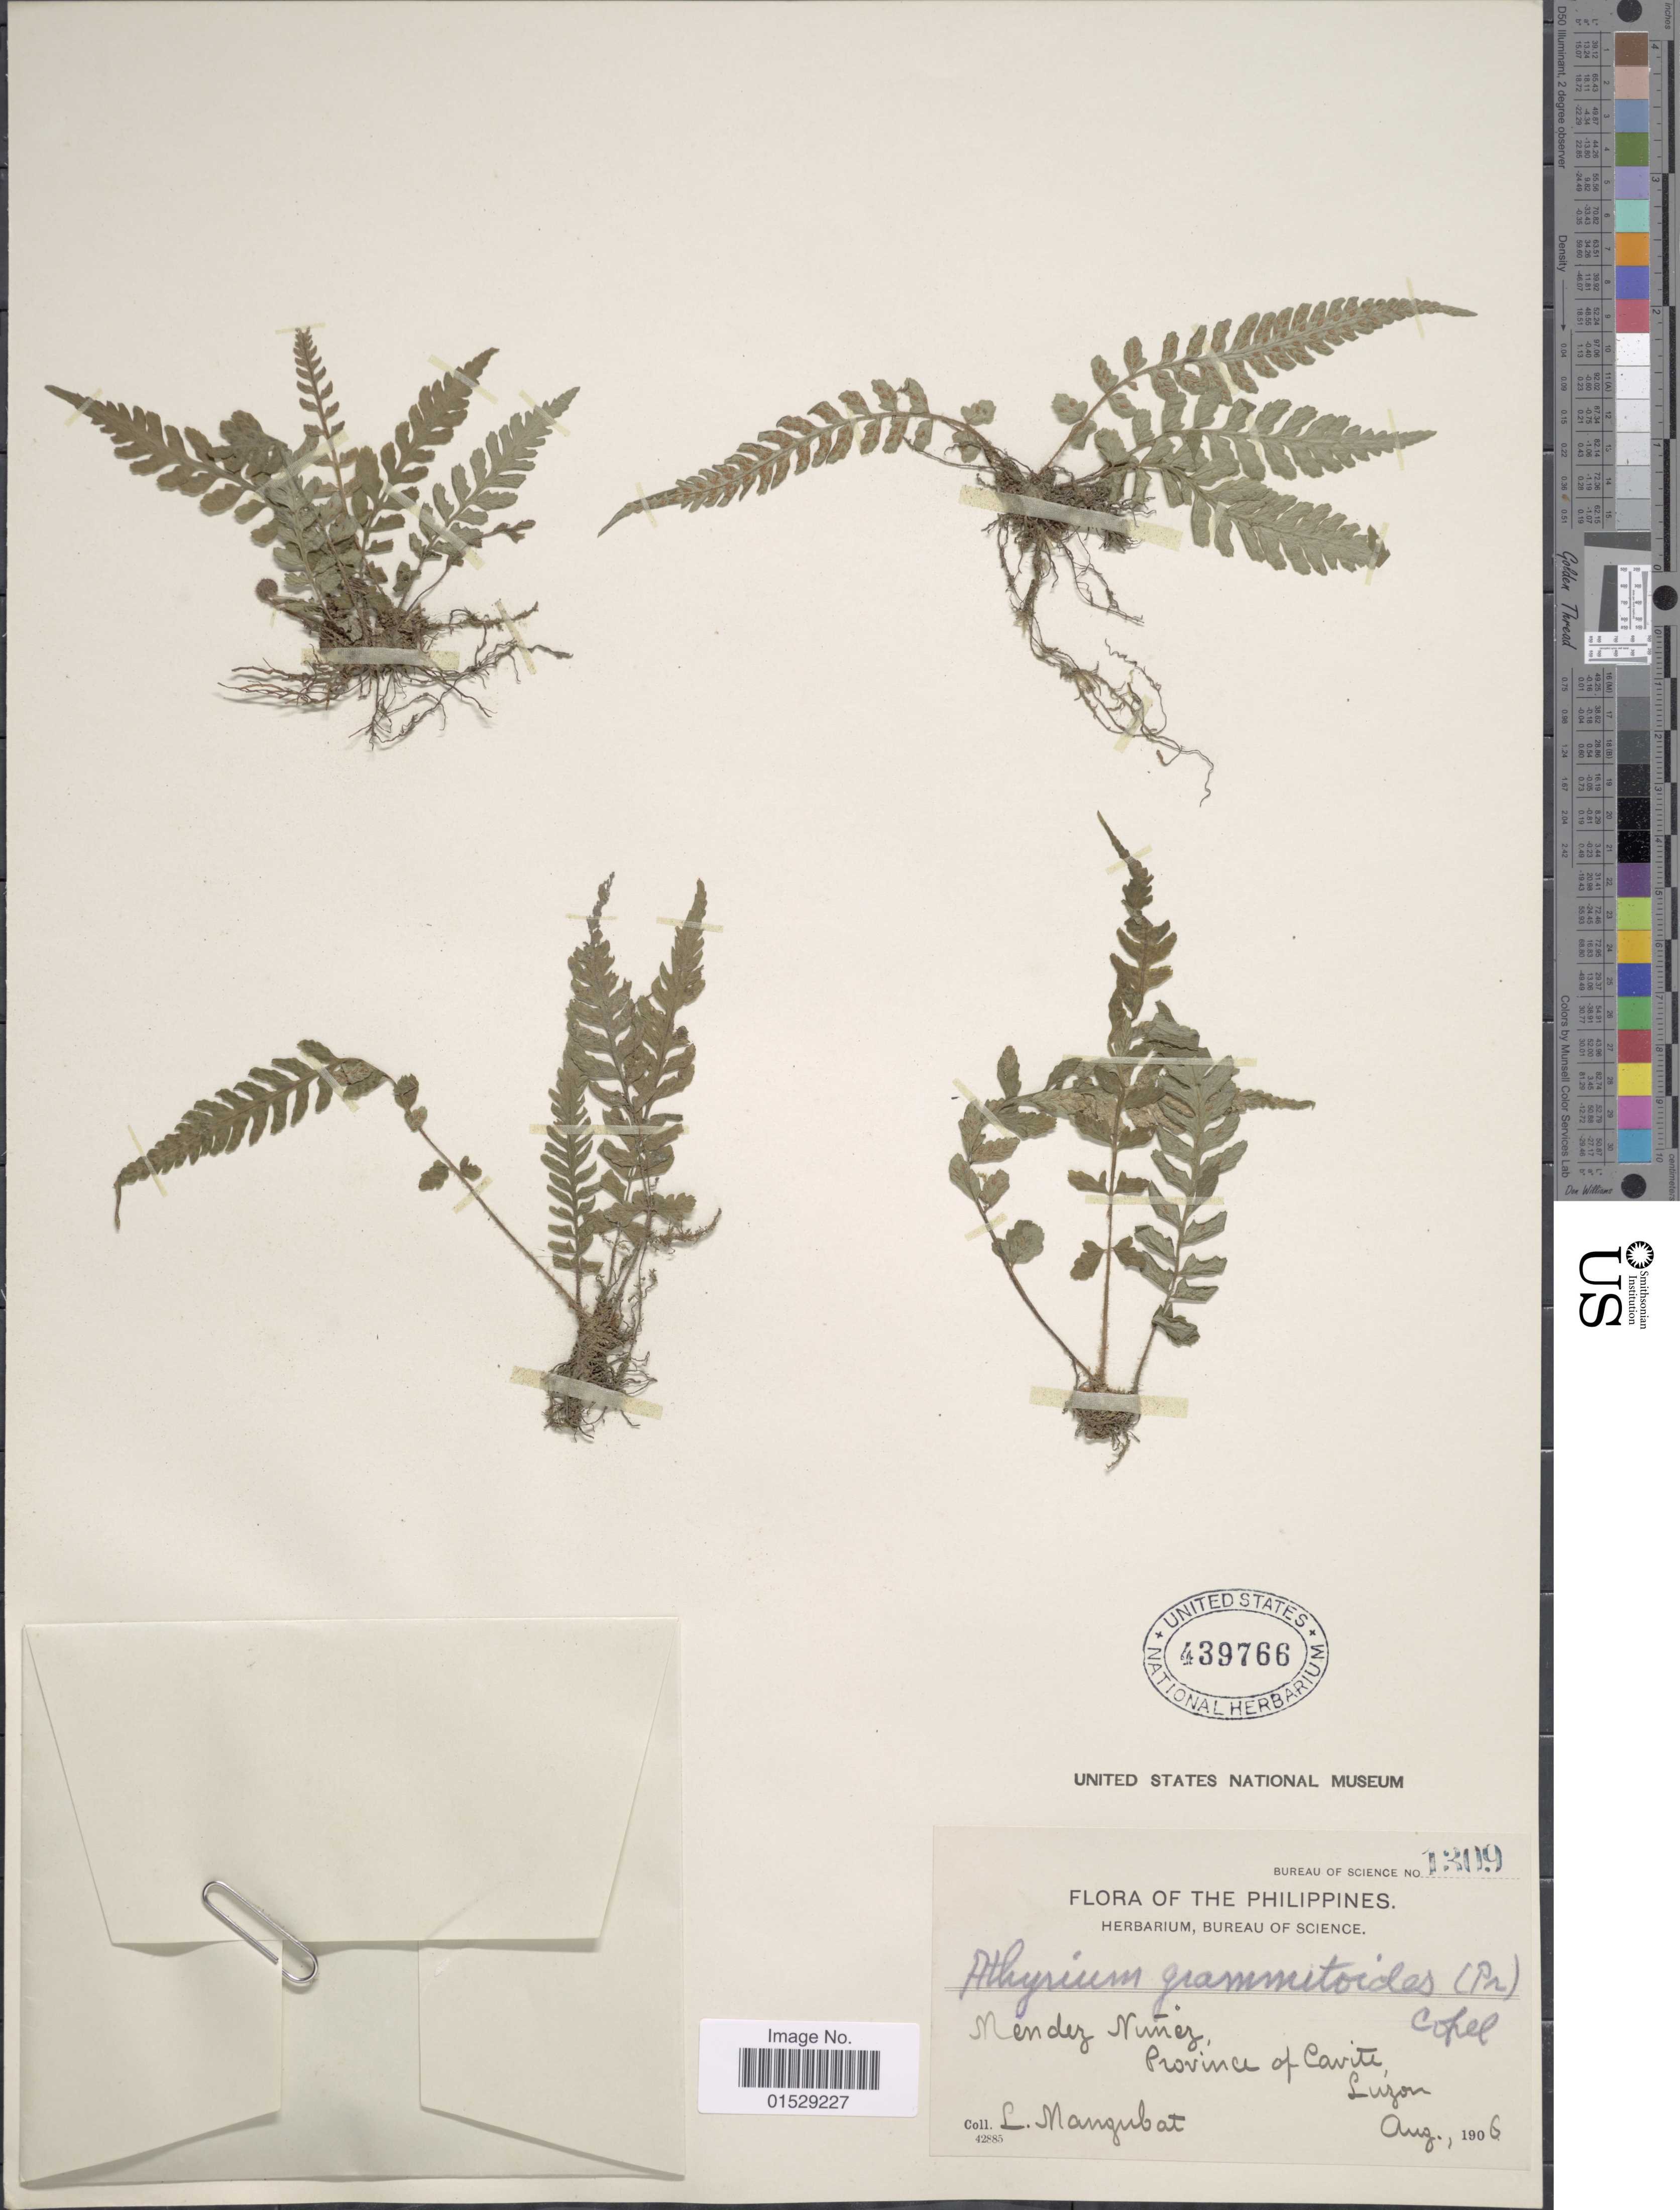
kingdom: Plantae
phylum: Tracheophyta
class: Polypodiopsida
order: Polypodiales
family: Athyriaceae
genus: Deparia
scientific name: Deparia petersenii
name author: (Kunze) M. Kato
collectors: L. Mangubat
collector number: Bureau of Science 1309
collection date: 1906-08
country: Philippines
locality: Mendez-Nunez, province of Cavite, Luzon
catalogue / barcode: US 439766